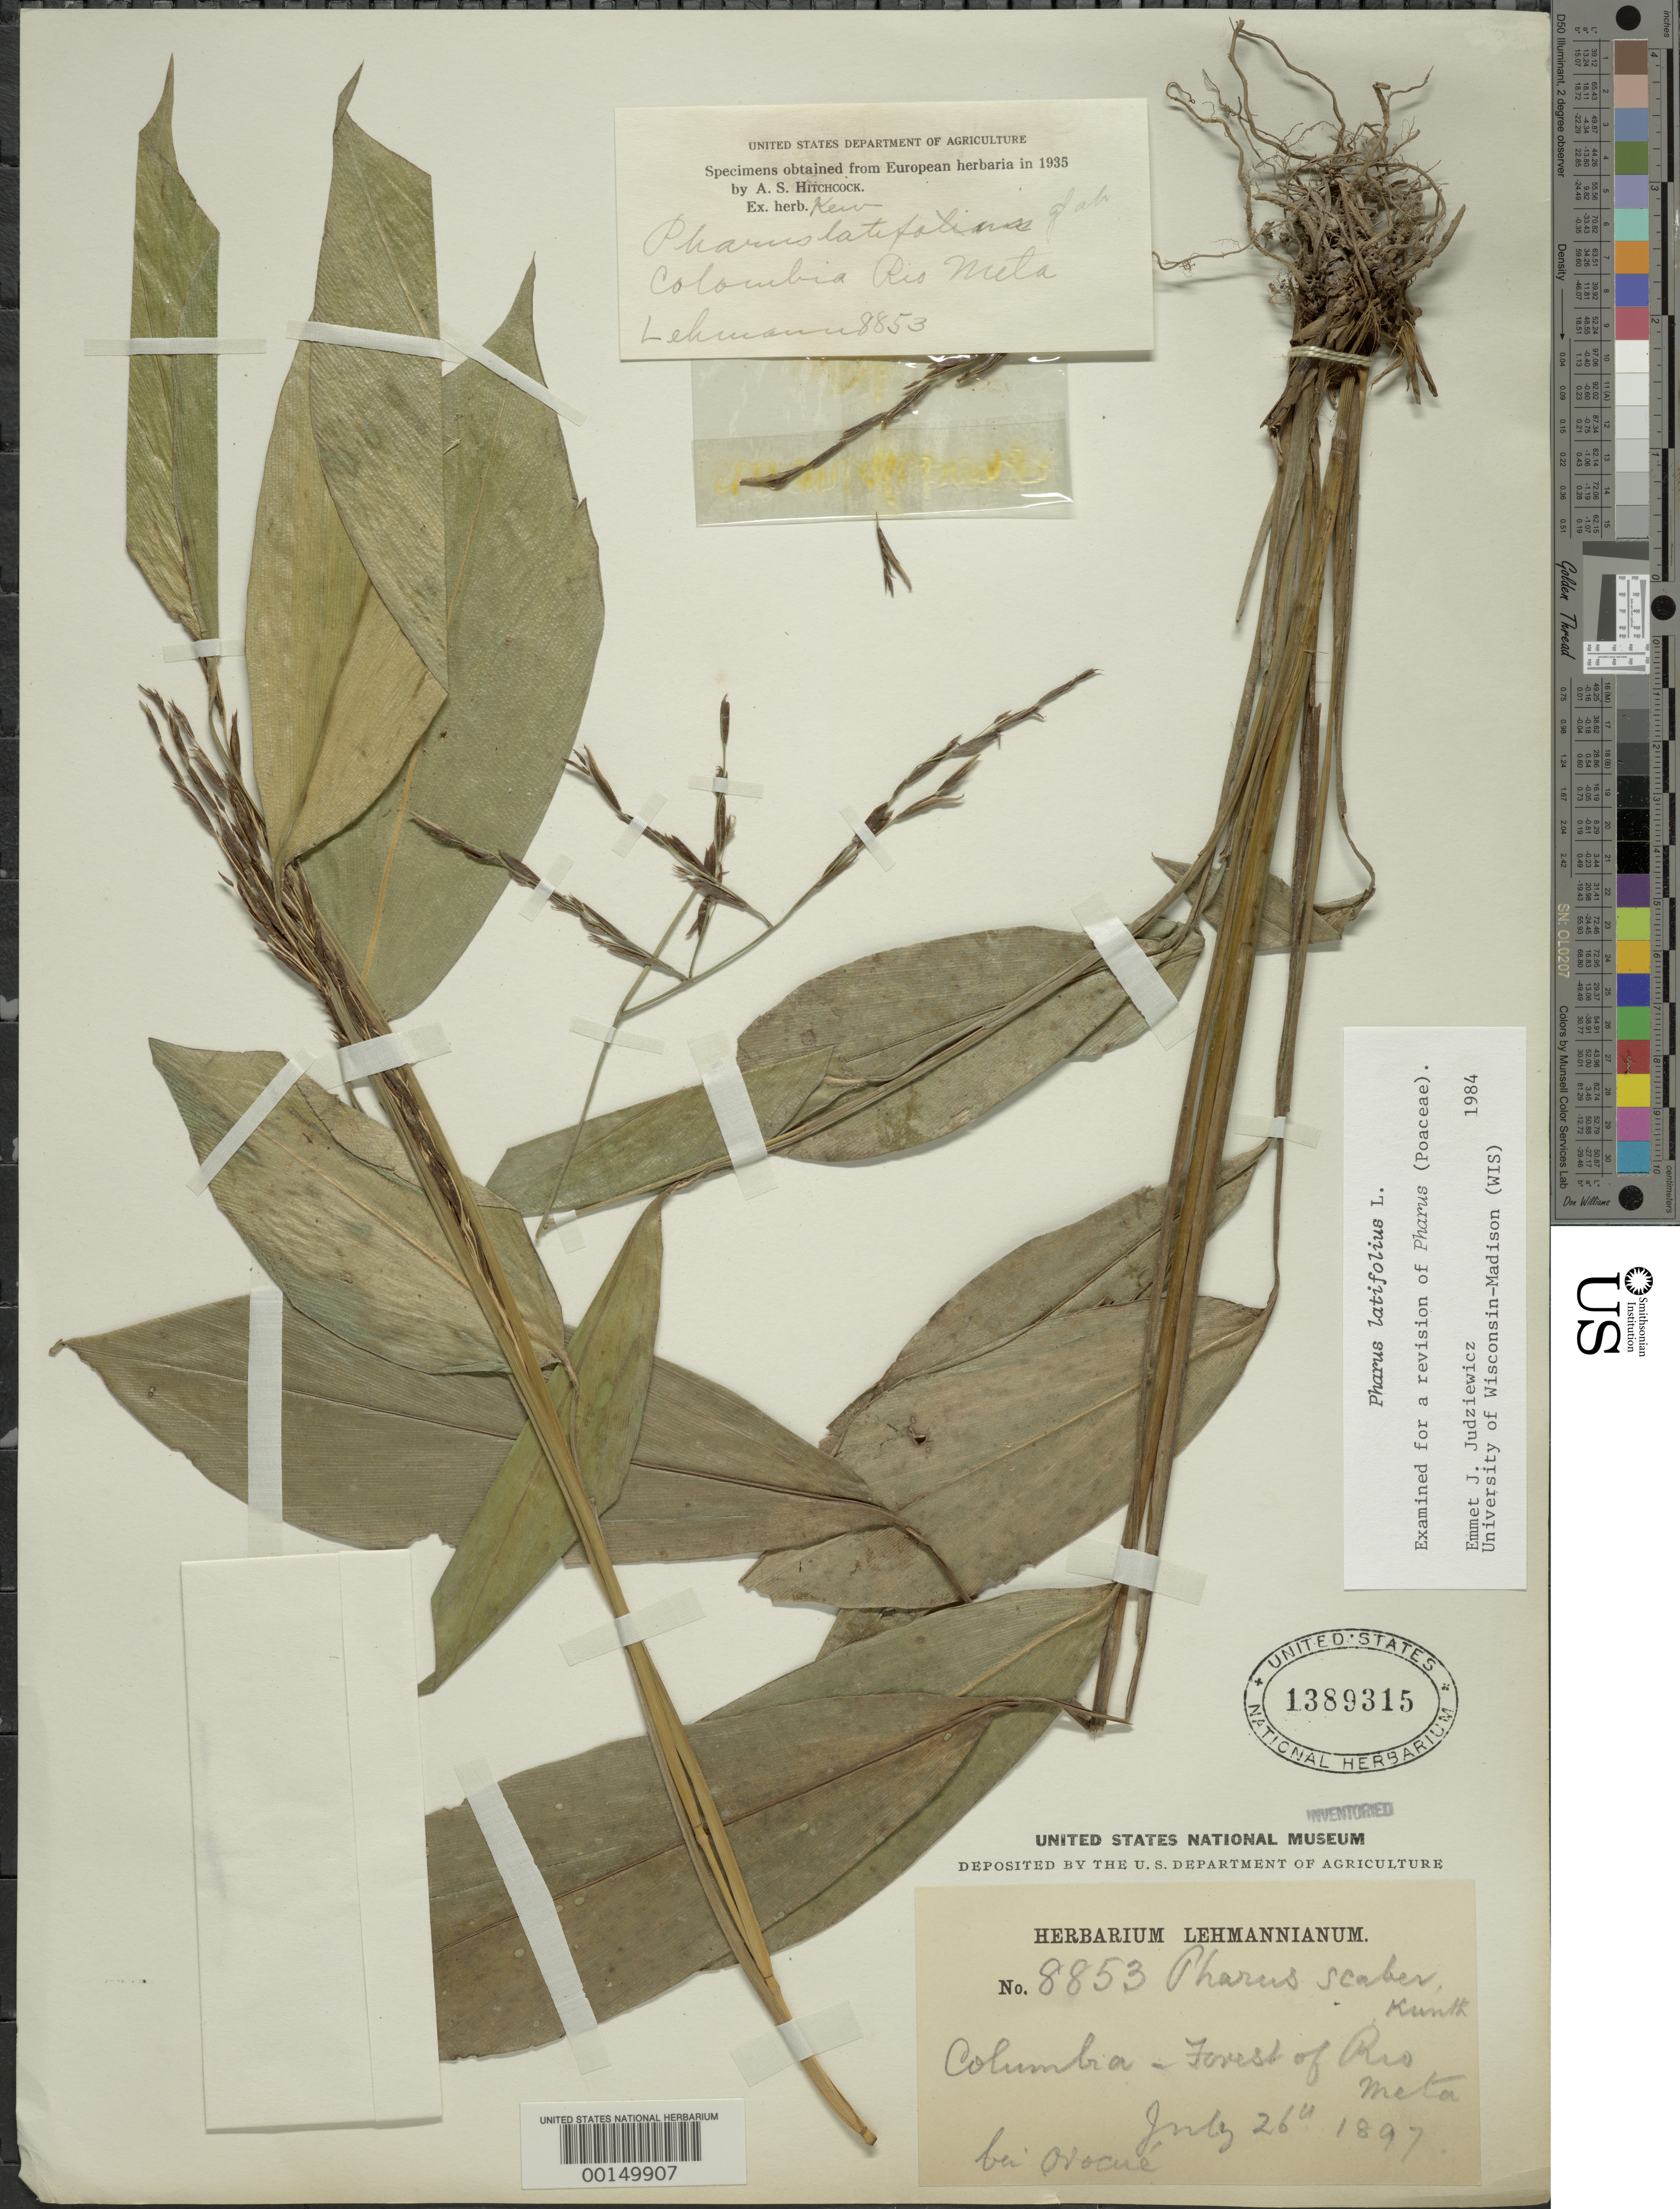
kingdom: Plantae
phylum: Tracheophyta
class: Liliopsida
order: Poales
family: Poaceae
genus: Pharus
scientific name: Pharus latifolius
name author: L.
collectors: -. Orocue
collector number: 8853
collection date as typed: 26 Jul 1897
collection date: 1897-07-26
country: Colombia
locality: Rio Meta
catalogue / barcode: US 1389315